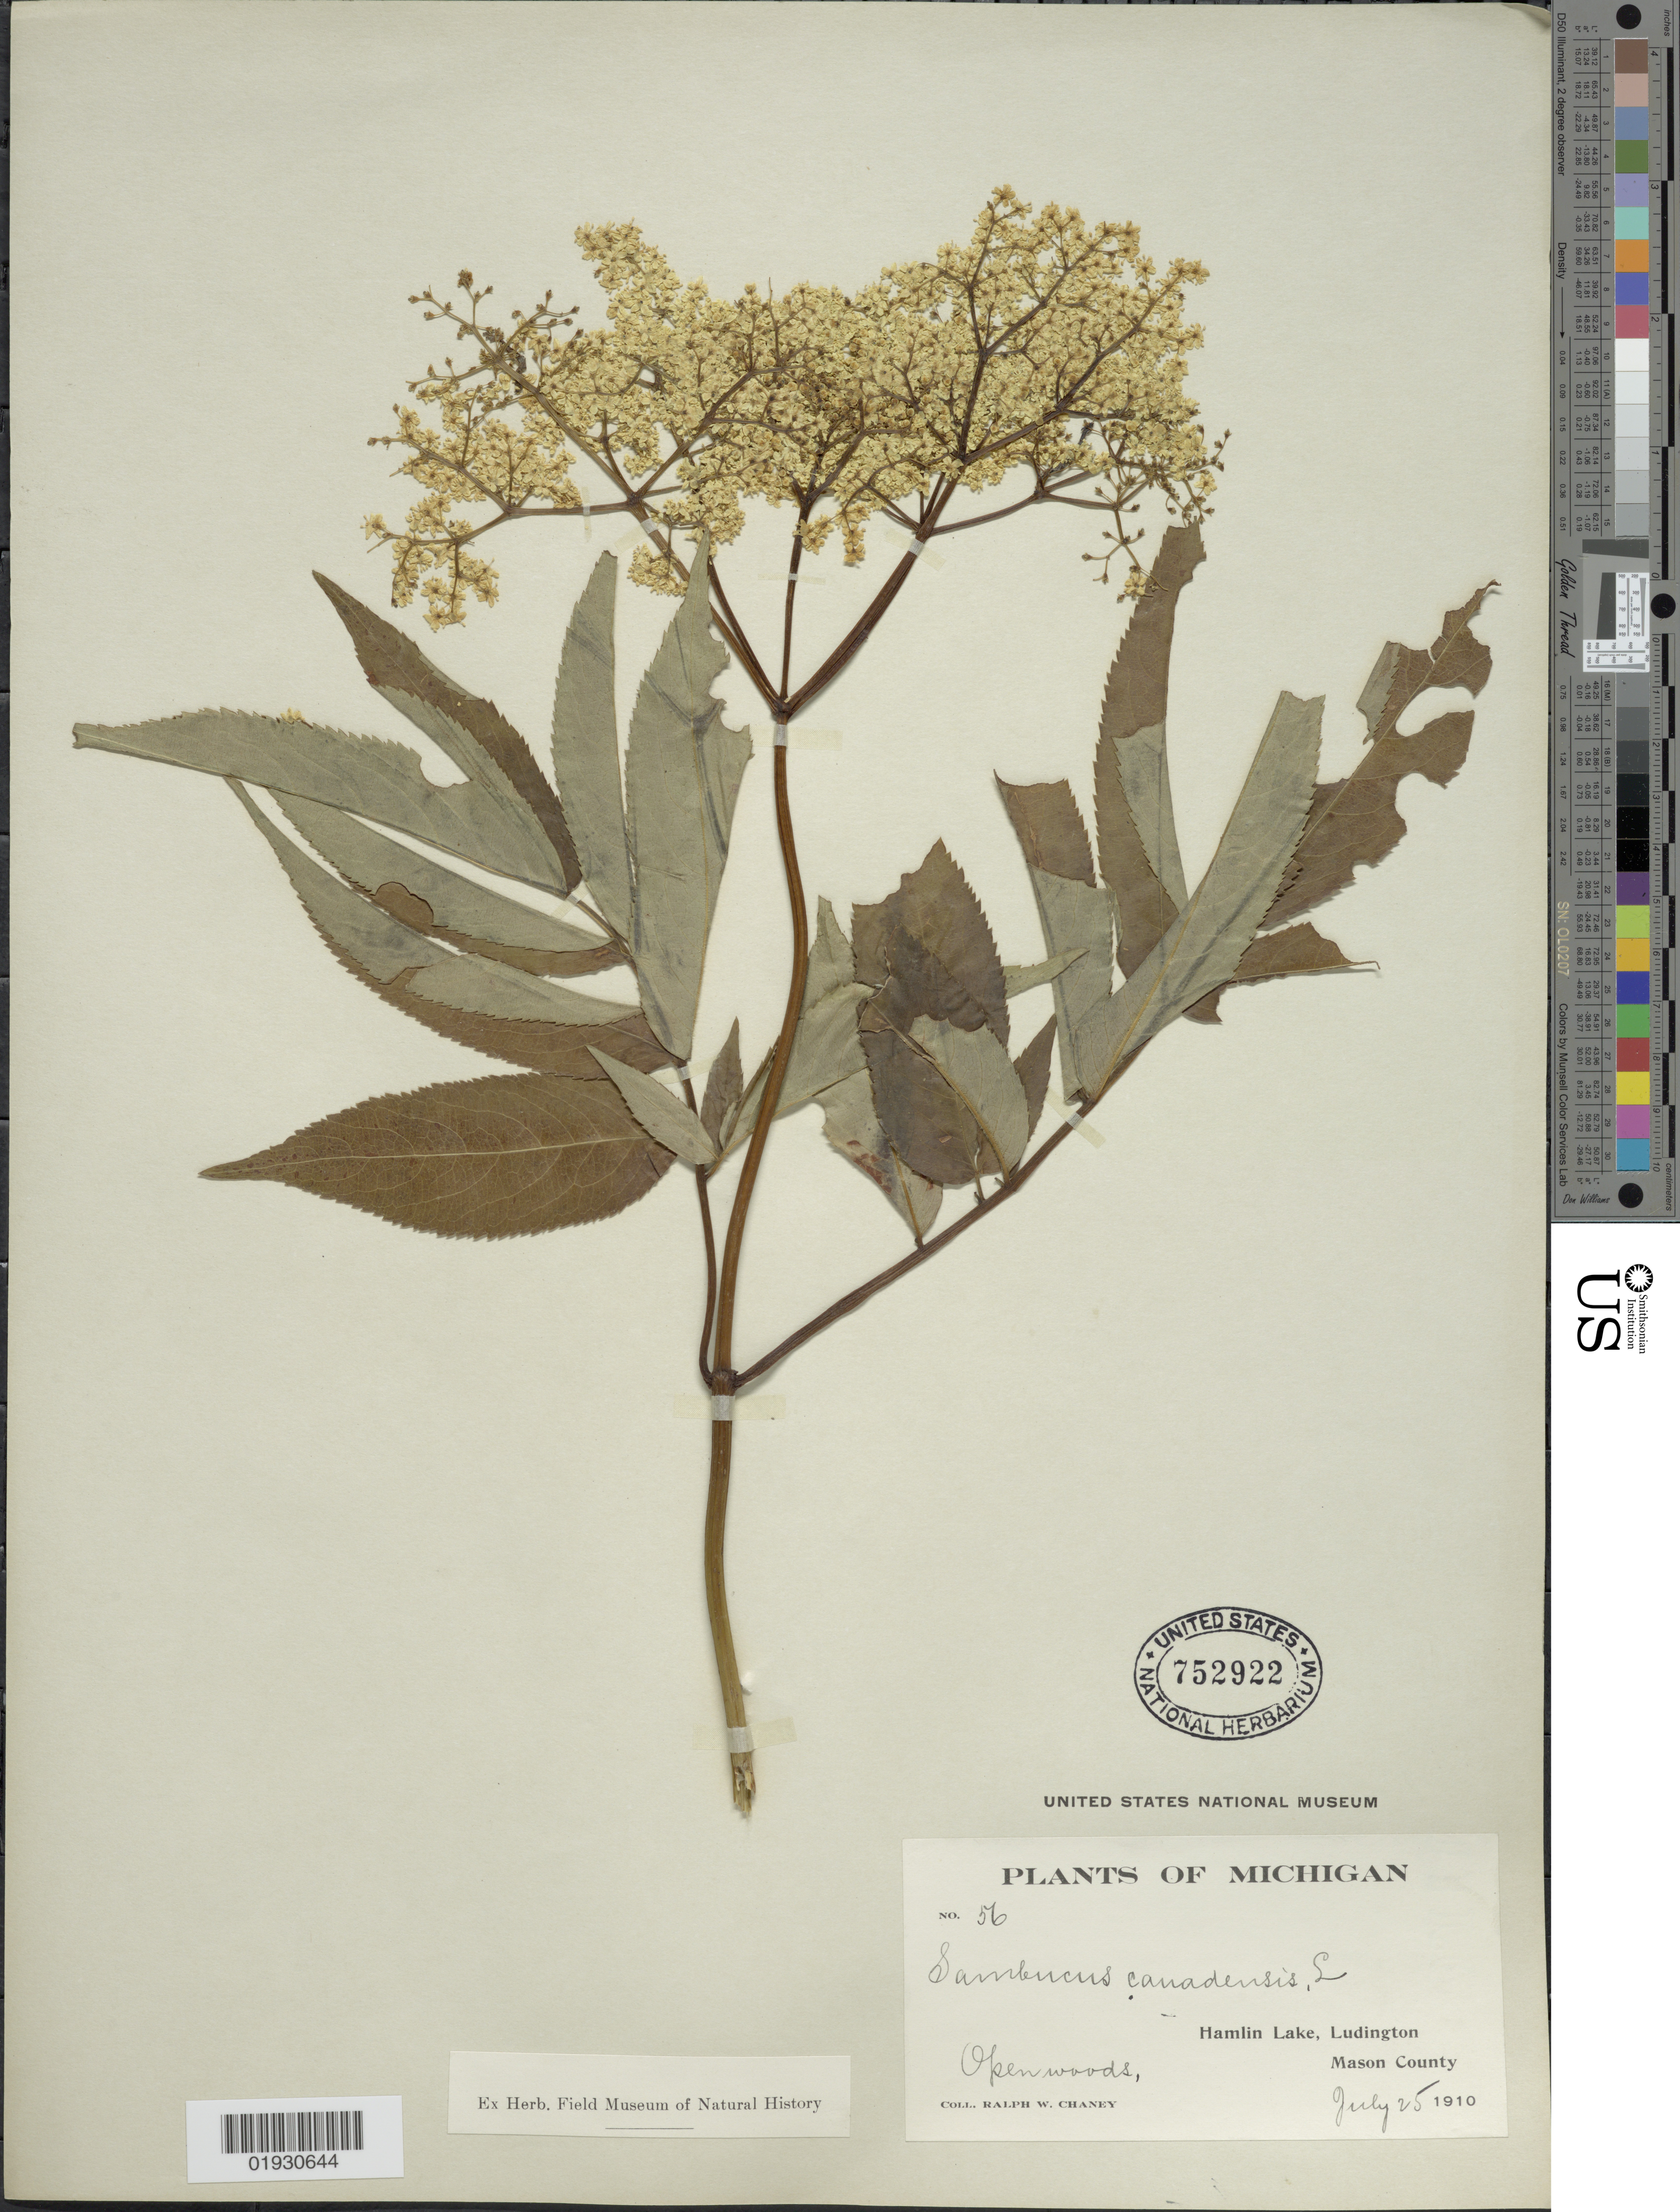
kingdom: Plantae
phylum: Tracheophyta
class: Magnoliopsida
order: Dipsacales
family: Viburnaceae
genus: Sambucus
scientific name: Sambucus canadensis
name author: L.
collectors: R. Chaney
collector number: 56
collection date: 1910-07-25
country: United States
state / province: Michigan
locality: Hamlin Lake, Ludington, Mason County.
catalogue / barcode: US 752922